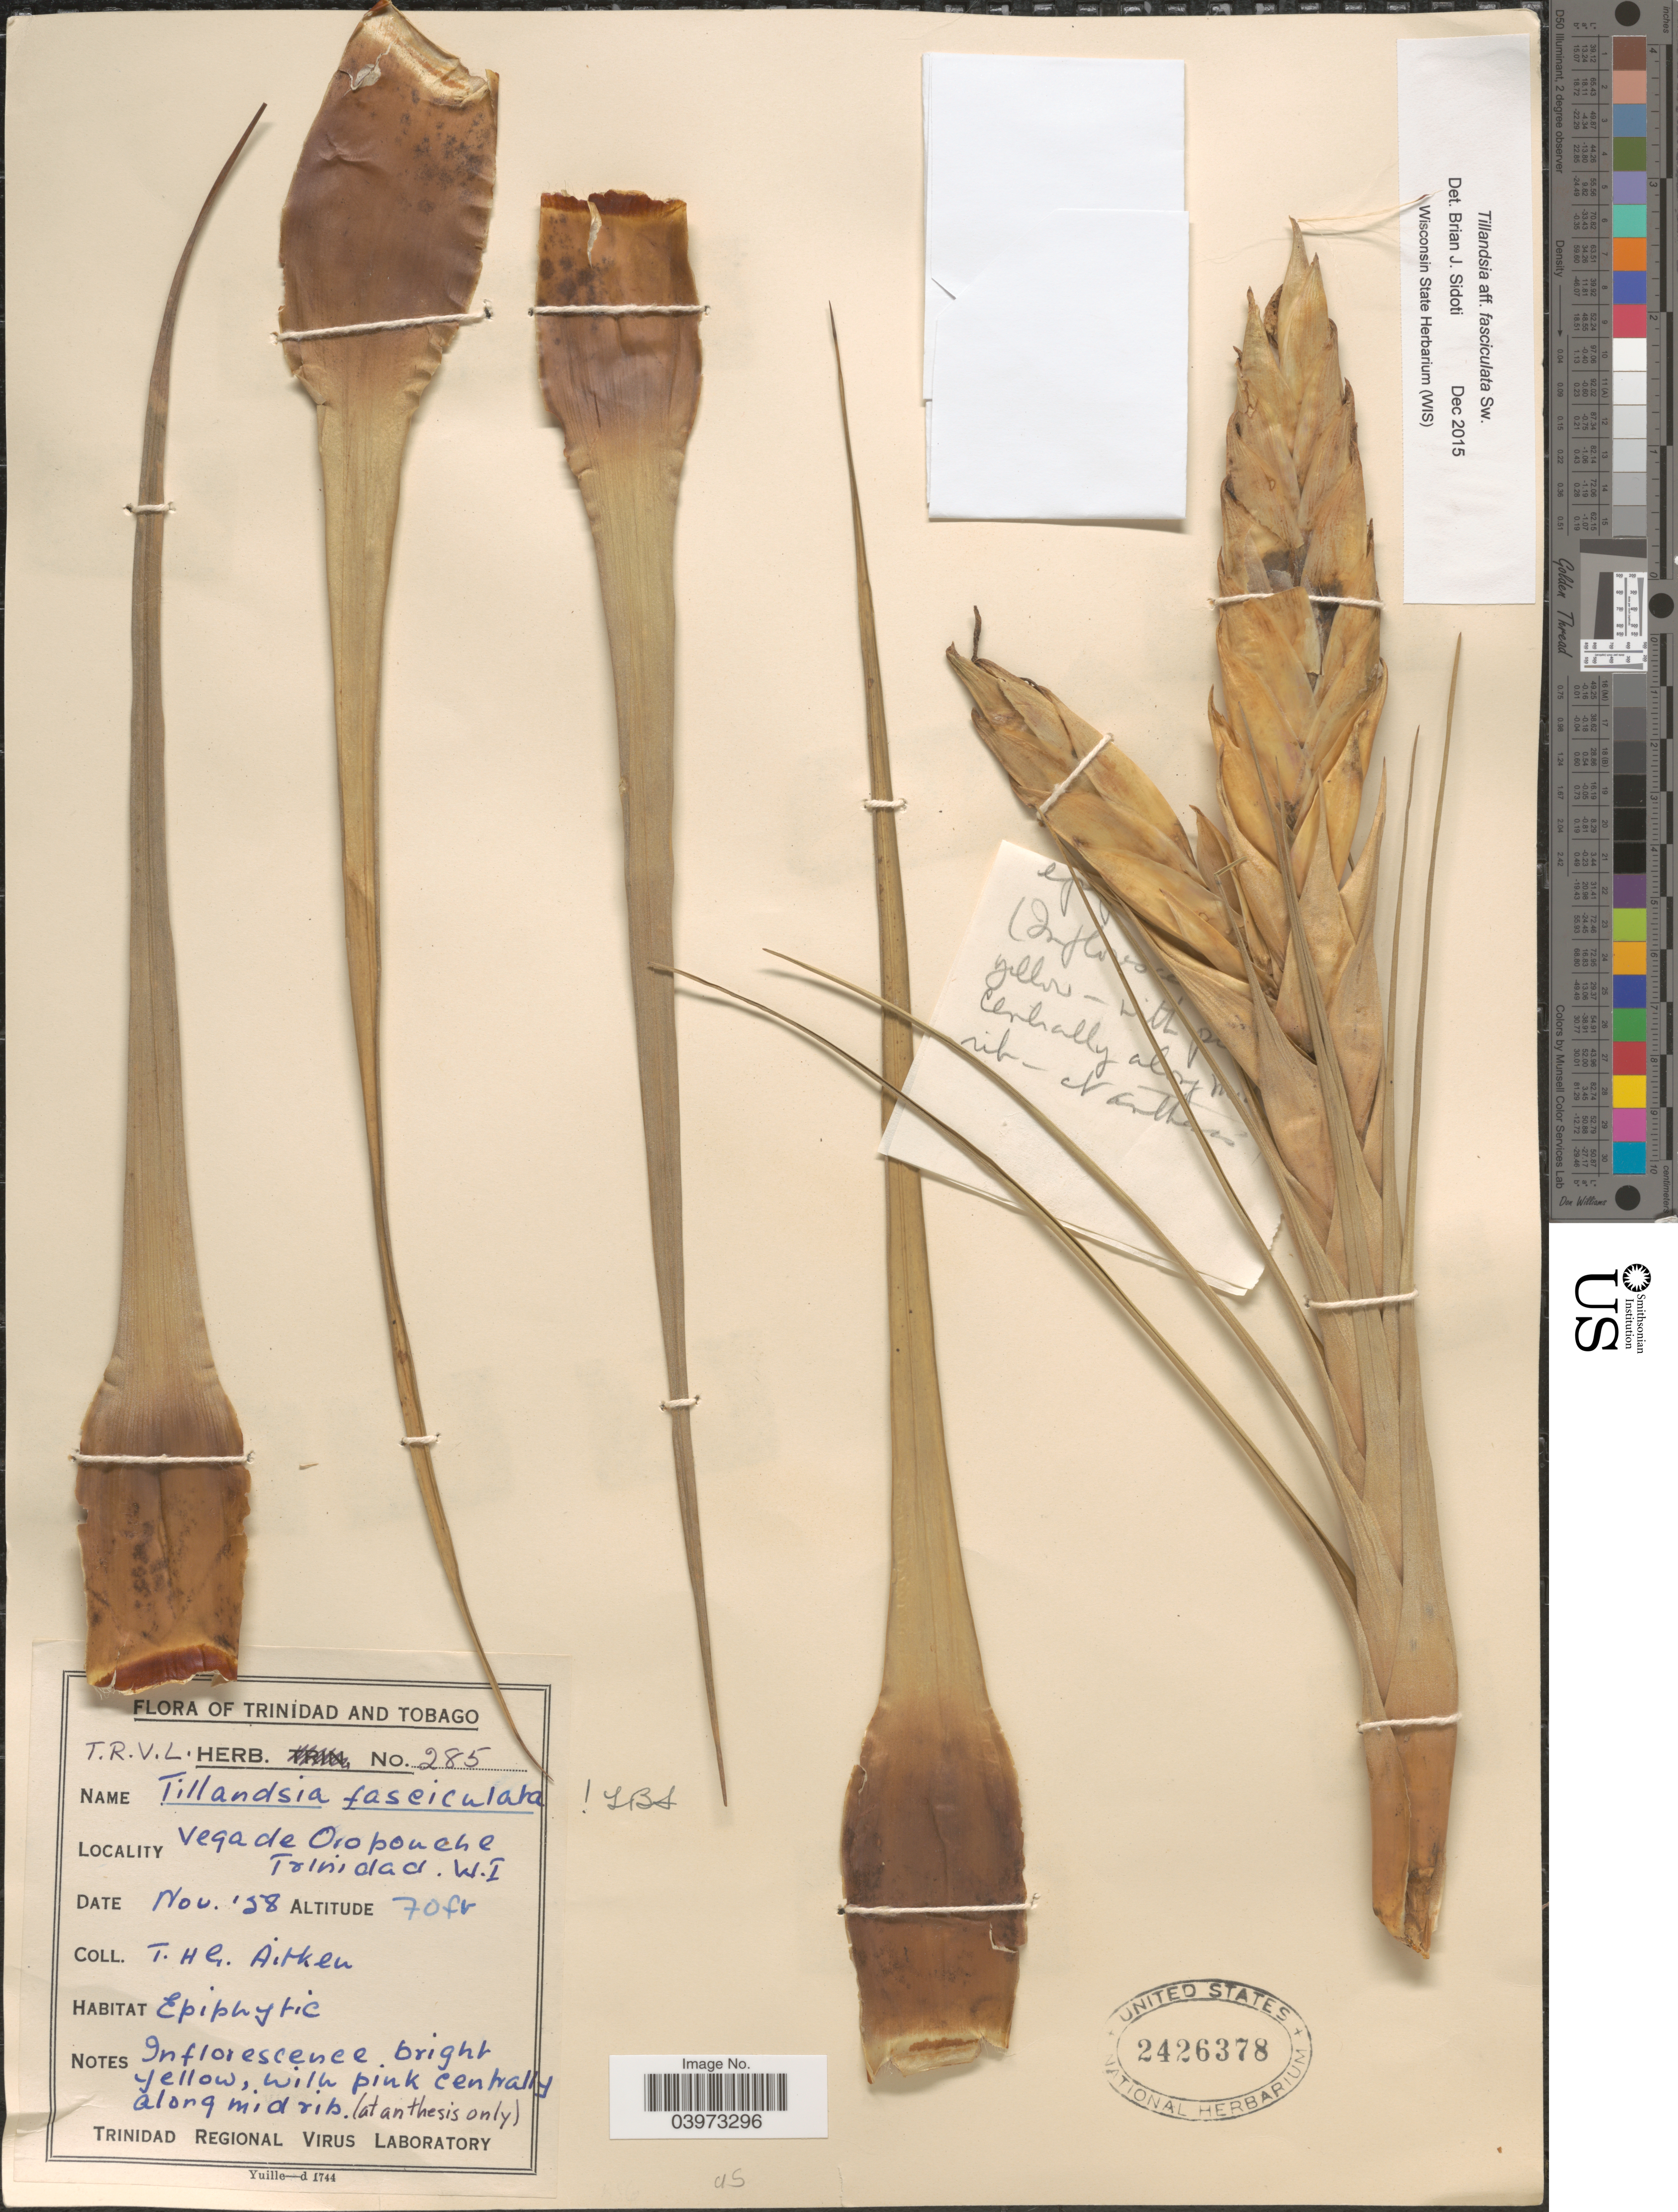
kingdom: Plantae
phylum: Tracheophyta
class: Liliopsida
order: Poales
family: Bromeliaceae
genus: Tillandsia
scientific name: Tillandsia fasciculata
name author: Sw.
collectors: T. Aitken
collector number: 285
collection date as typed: Transcribed d/m/y: /11/58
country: Trinidad and Tobago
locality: Vega de Oropouche. Trinidad. W. I.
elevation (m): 21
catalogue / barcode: US 2426378